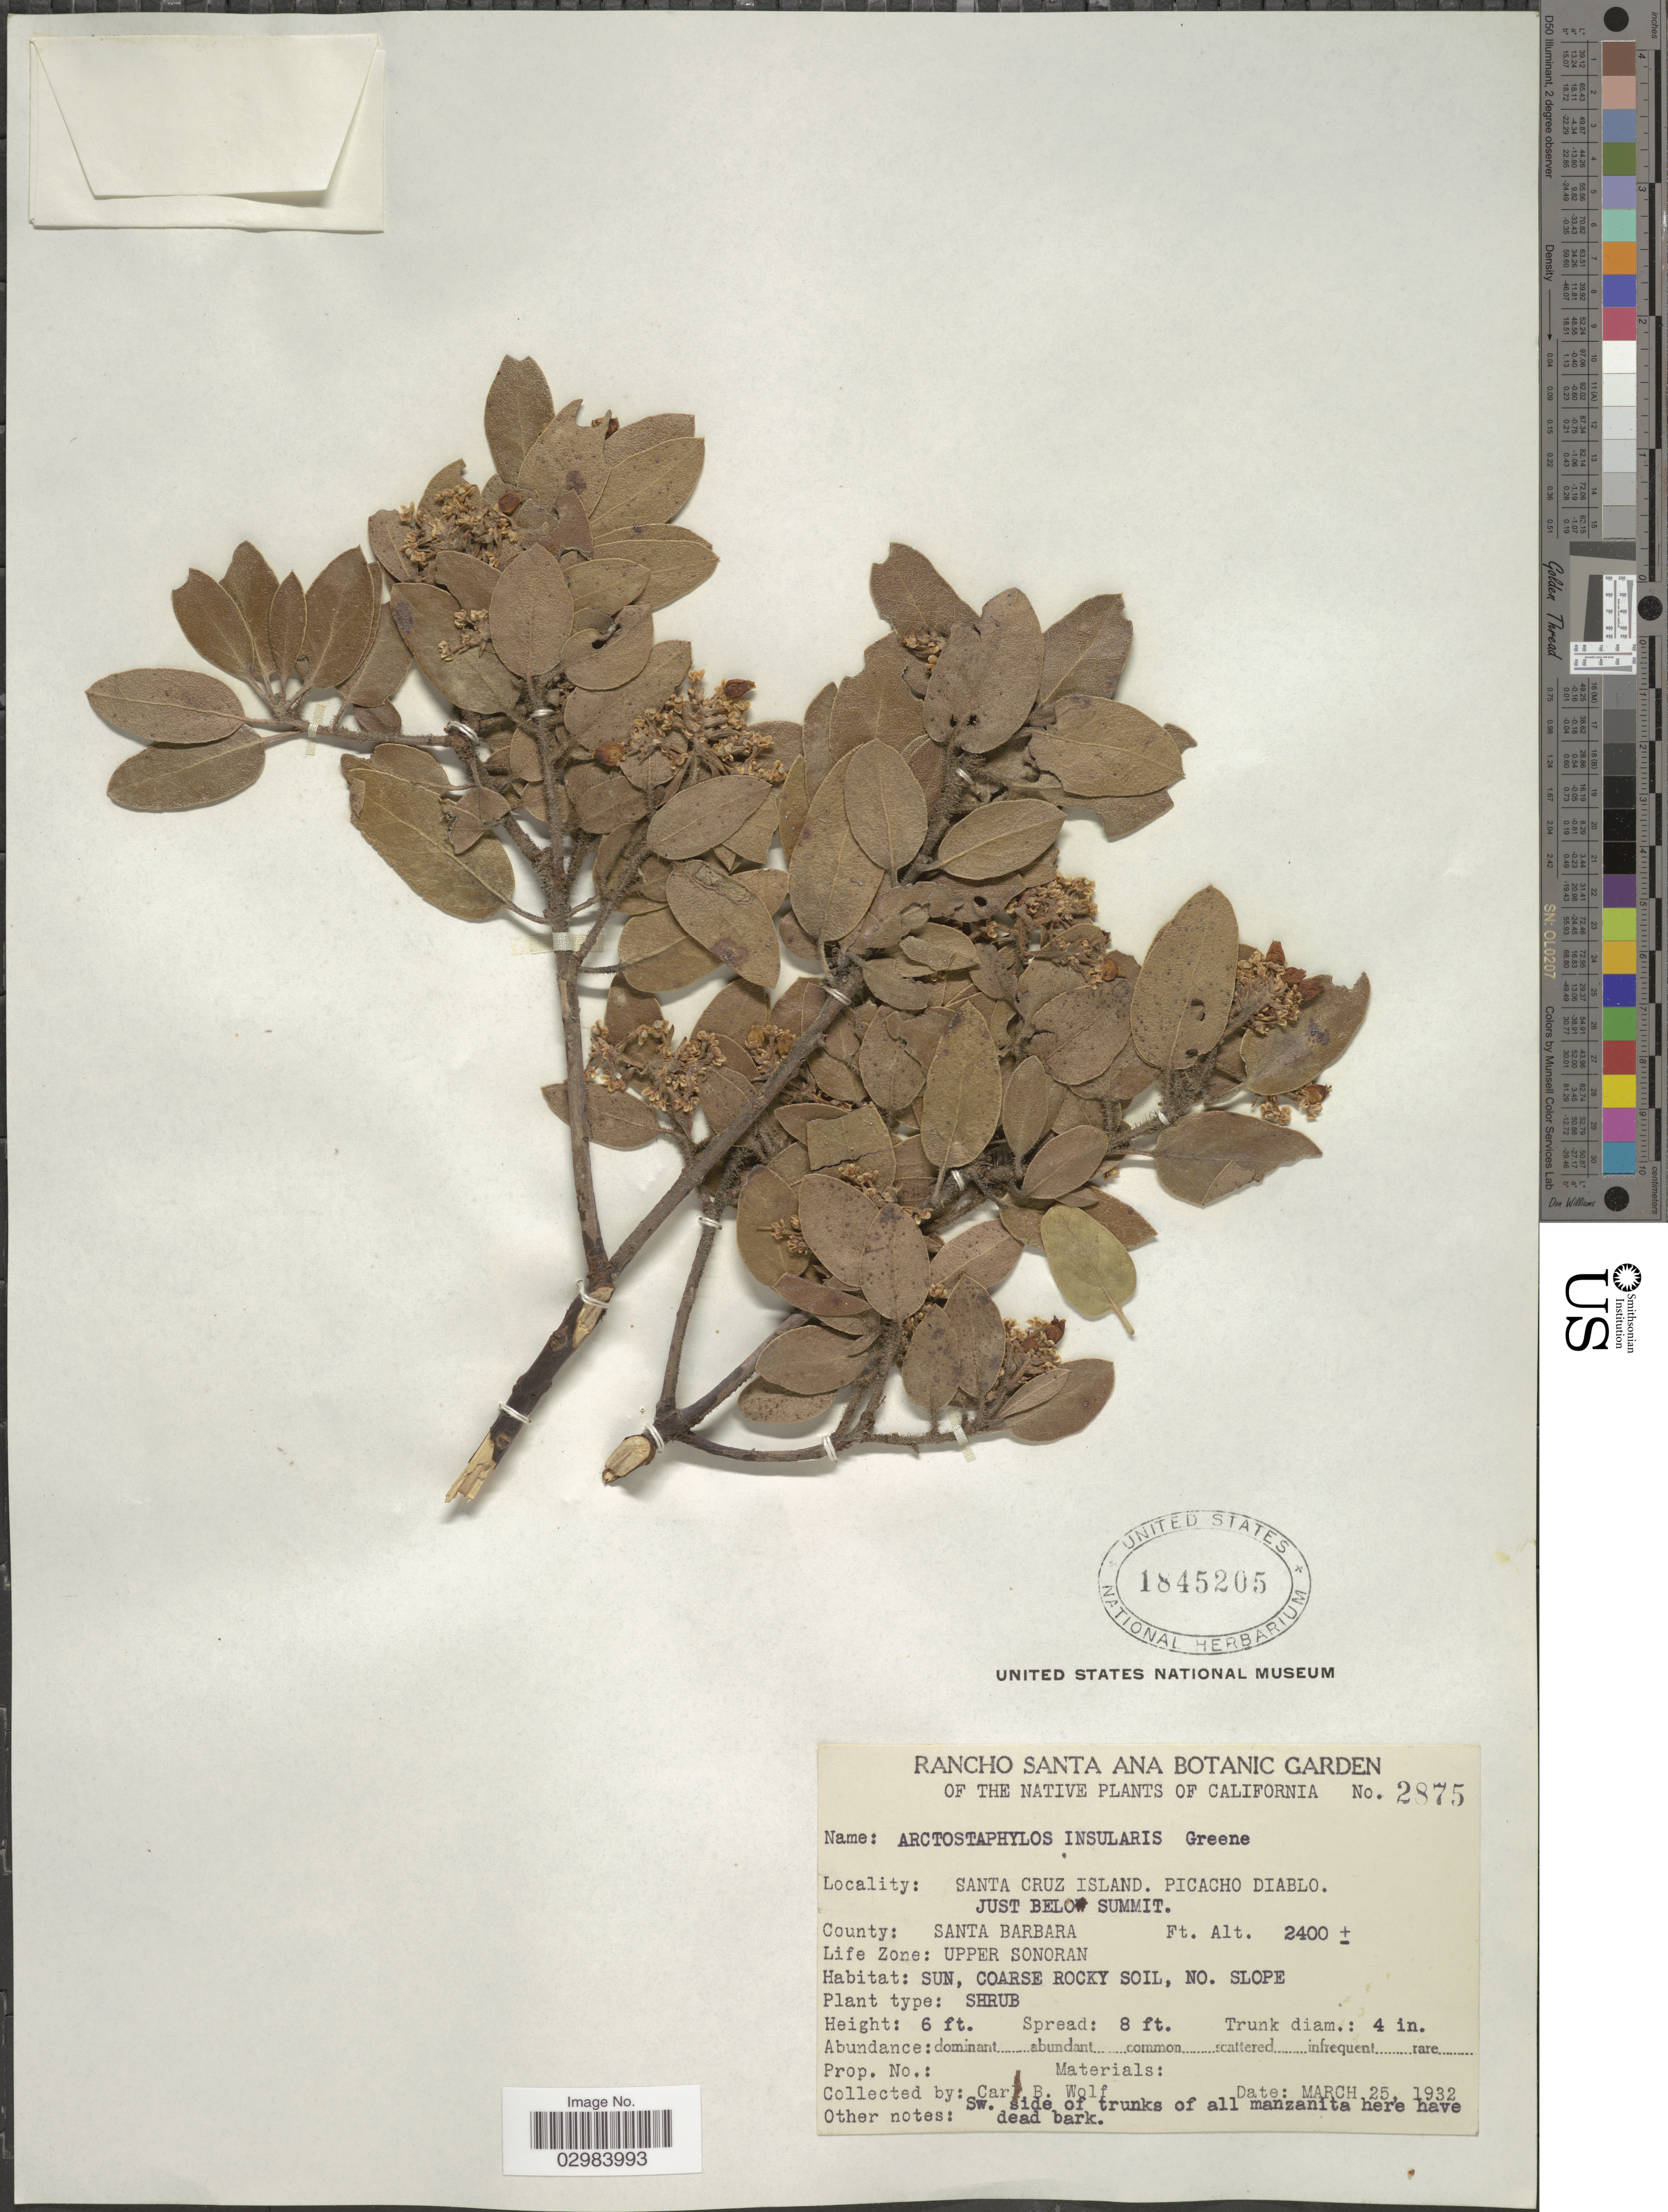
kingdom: Plantae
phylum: Tracheophyta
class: Magnoliopsida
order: Ericales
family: Ericaceae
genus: Arctostaphylos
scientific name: Arctostaphylos insularis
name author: Greene ex Parry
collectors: C. B. Wolf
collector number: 2875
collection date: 1932-03-25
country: United States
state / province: California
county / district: Santa Barbara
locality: Santa Cruz Island, Picacho Diablo, Just below Summit, County: Santa Barbara, Life Zone: Upper Sonoran.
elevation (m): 732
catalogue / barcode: US 1845205